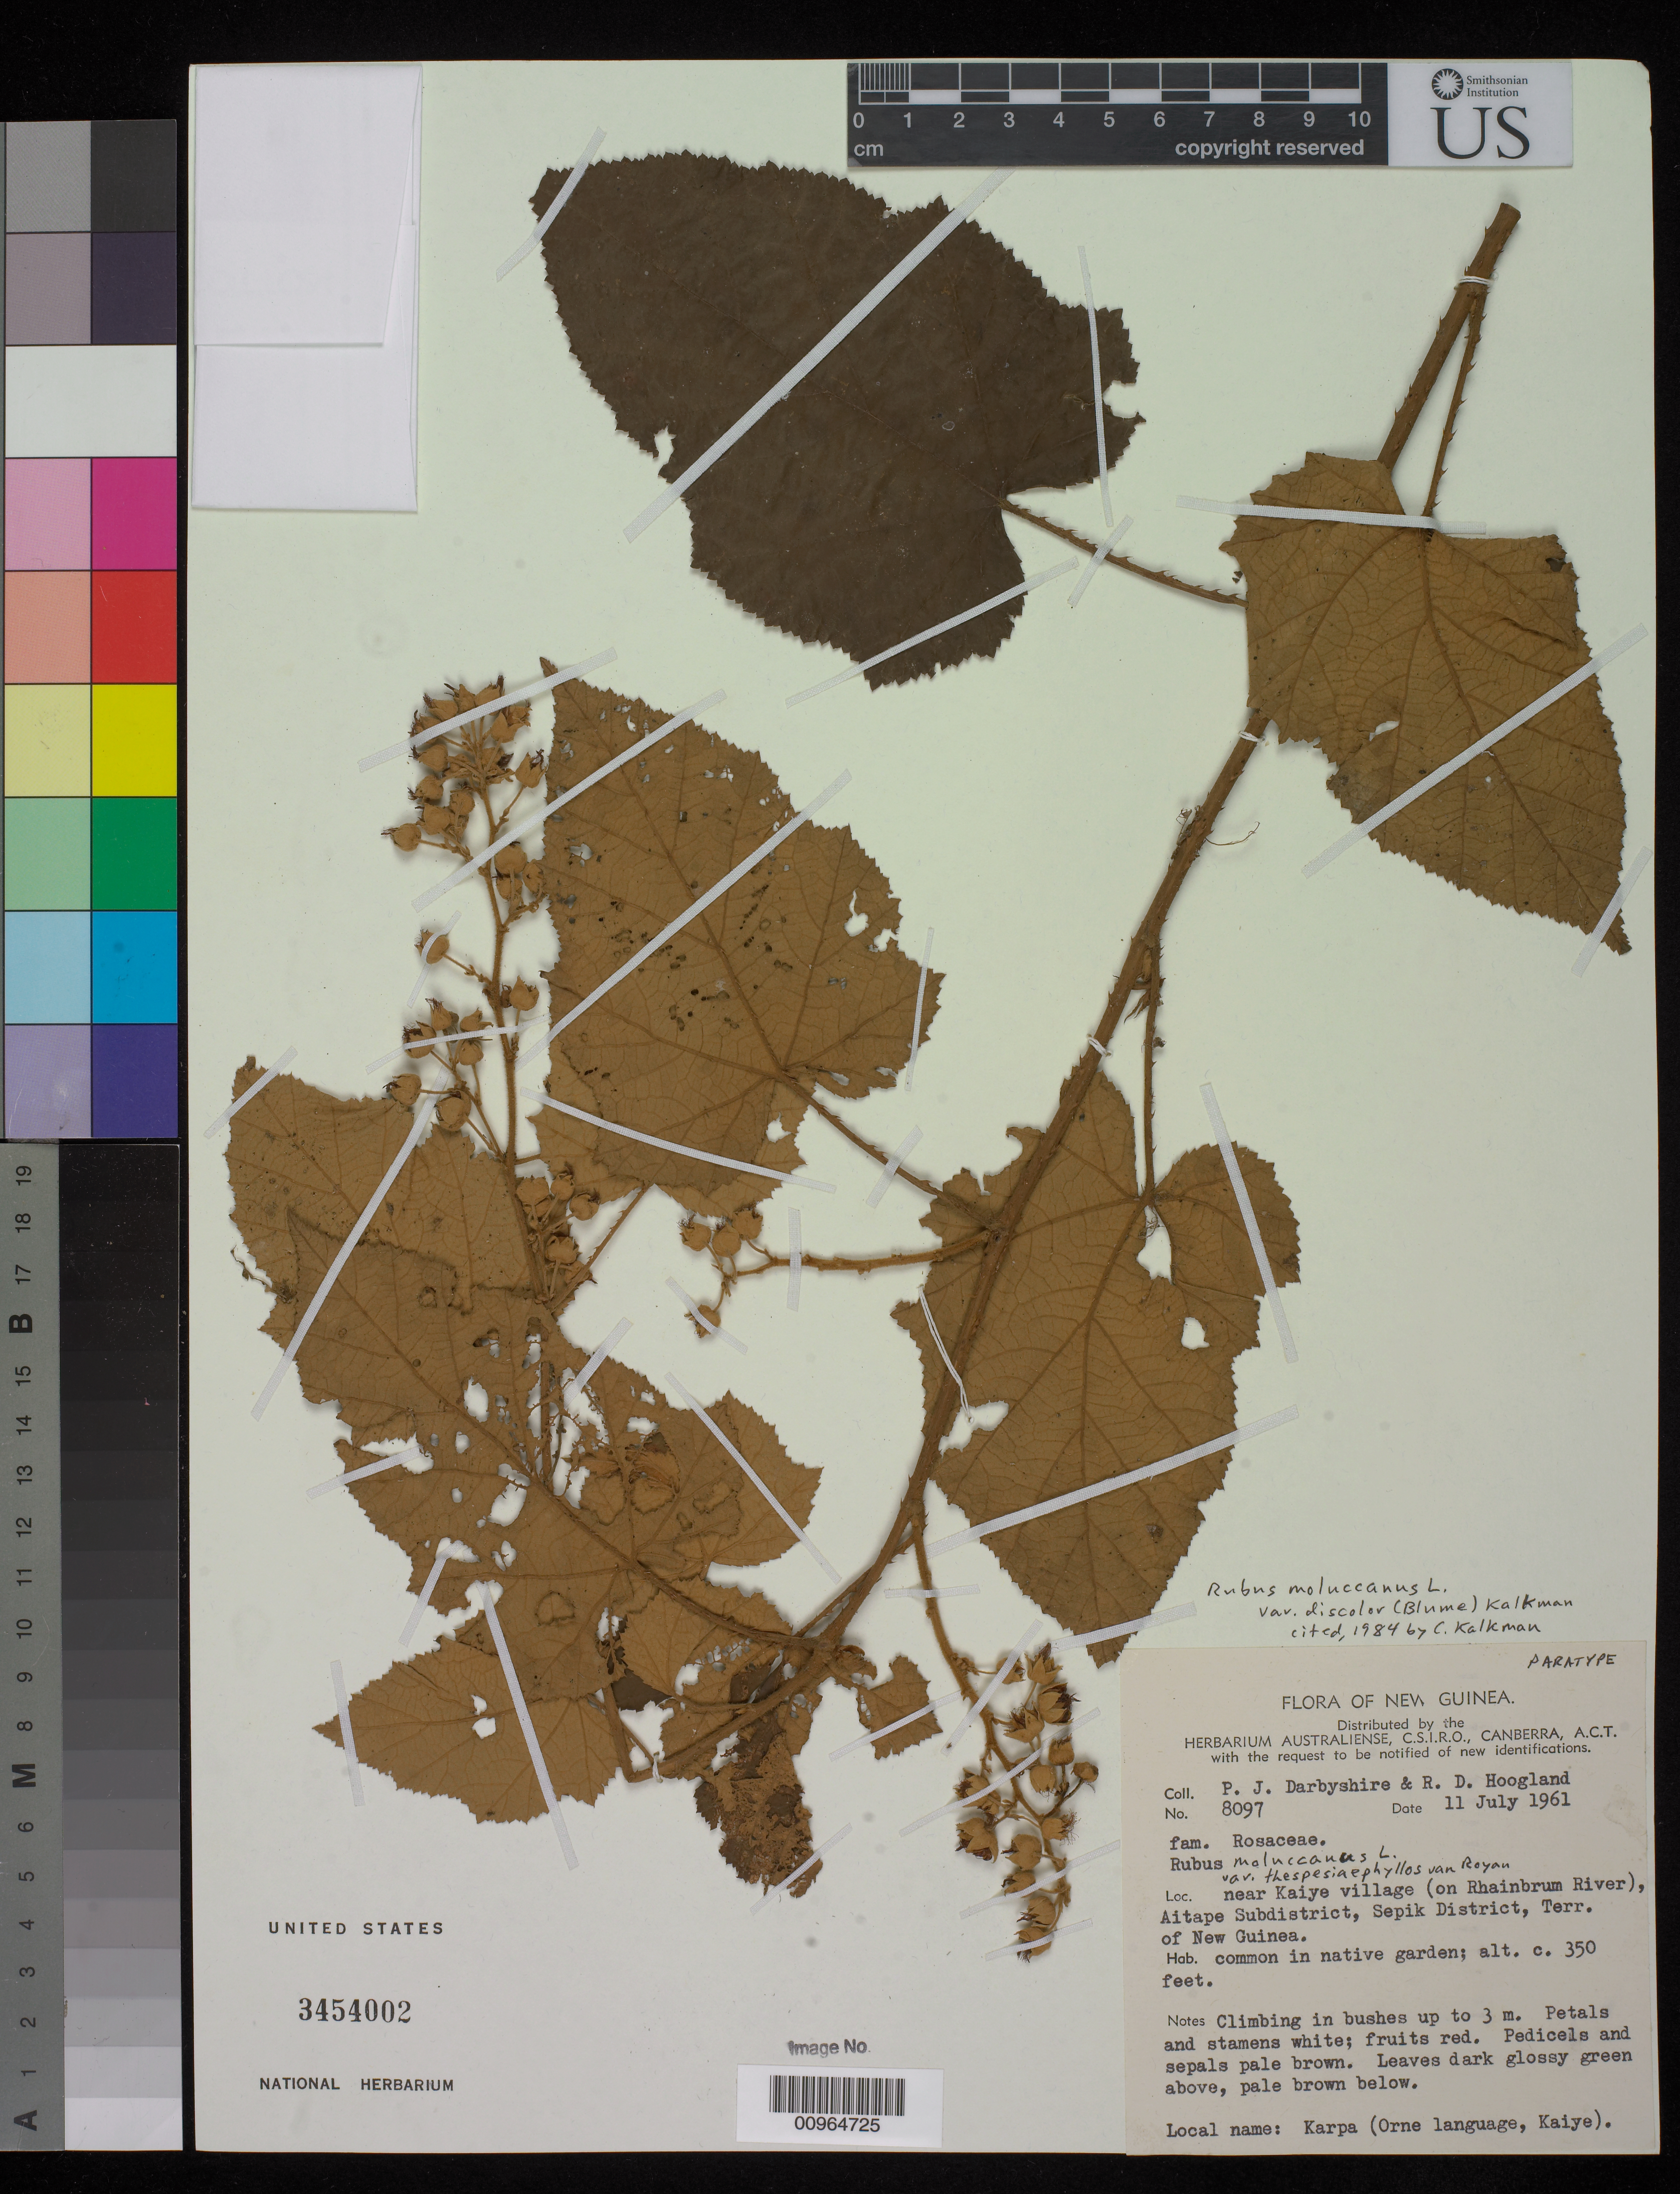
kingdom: Plantae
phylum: Tracheophyta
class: Magnoliopsida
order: Rosales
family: Rosaceae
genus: Rubus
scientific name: Rubus moluccanus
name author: L.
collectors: P. Darbyshire & R. D. Hoogland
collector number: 8097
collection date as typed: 11 Jul 1961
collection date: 1961-07-11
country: Papua New Guinea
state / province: Sandaun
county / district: Aitape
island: New Guinea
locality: near Kaiye village (on Rhainbrum River), Aitape Subdistrict, Sepik District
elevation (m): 107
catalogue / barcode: US 3454002